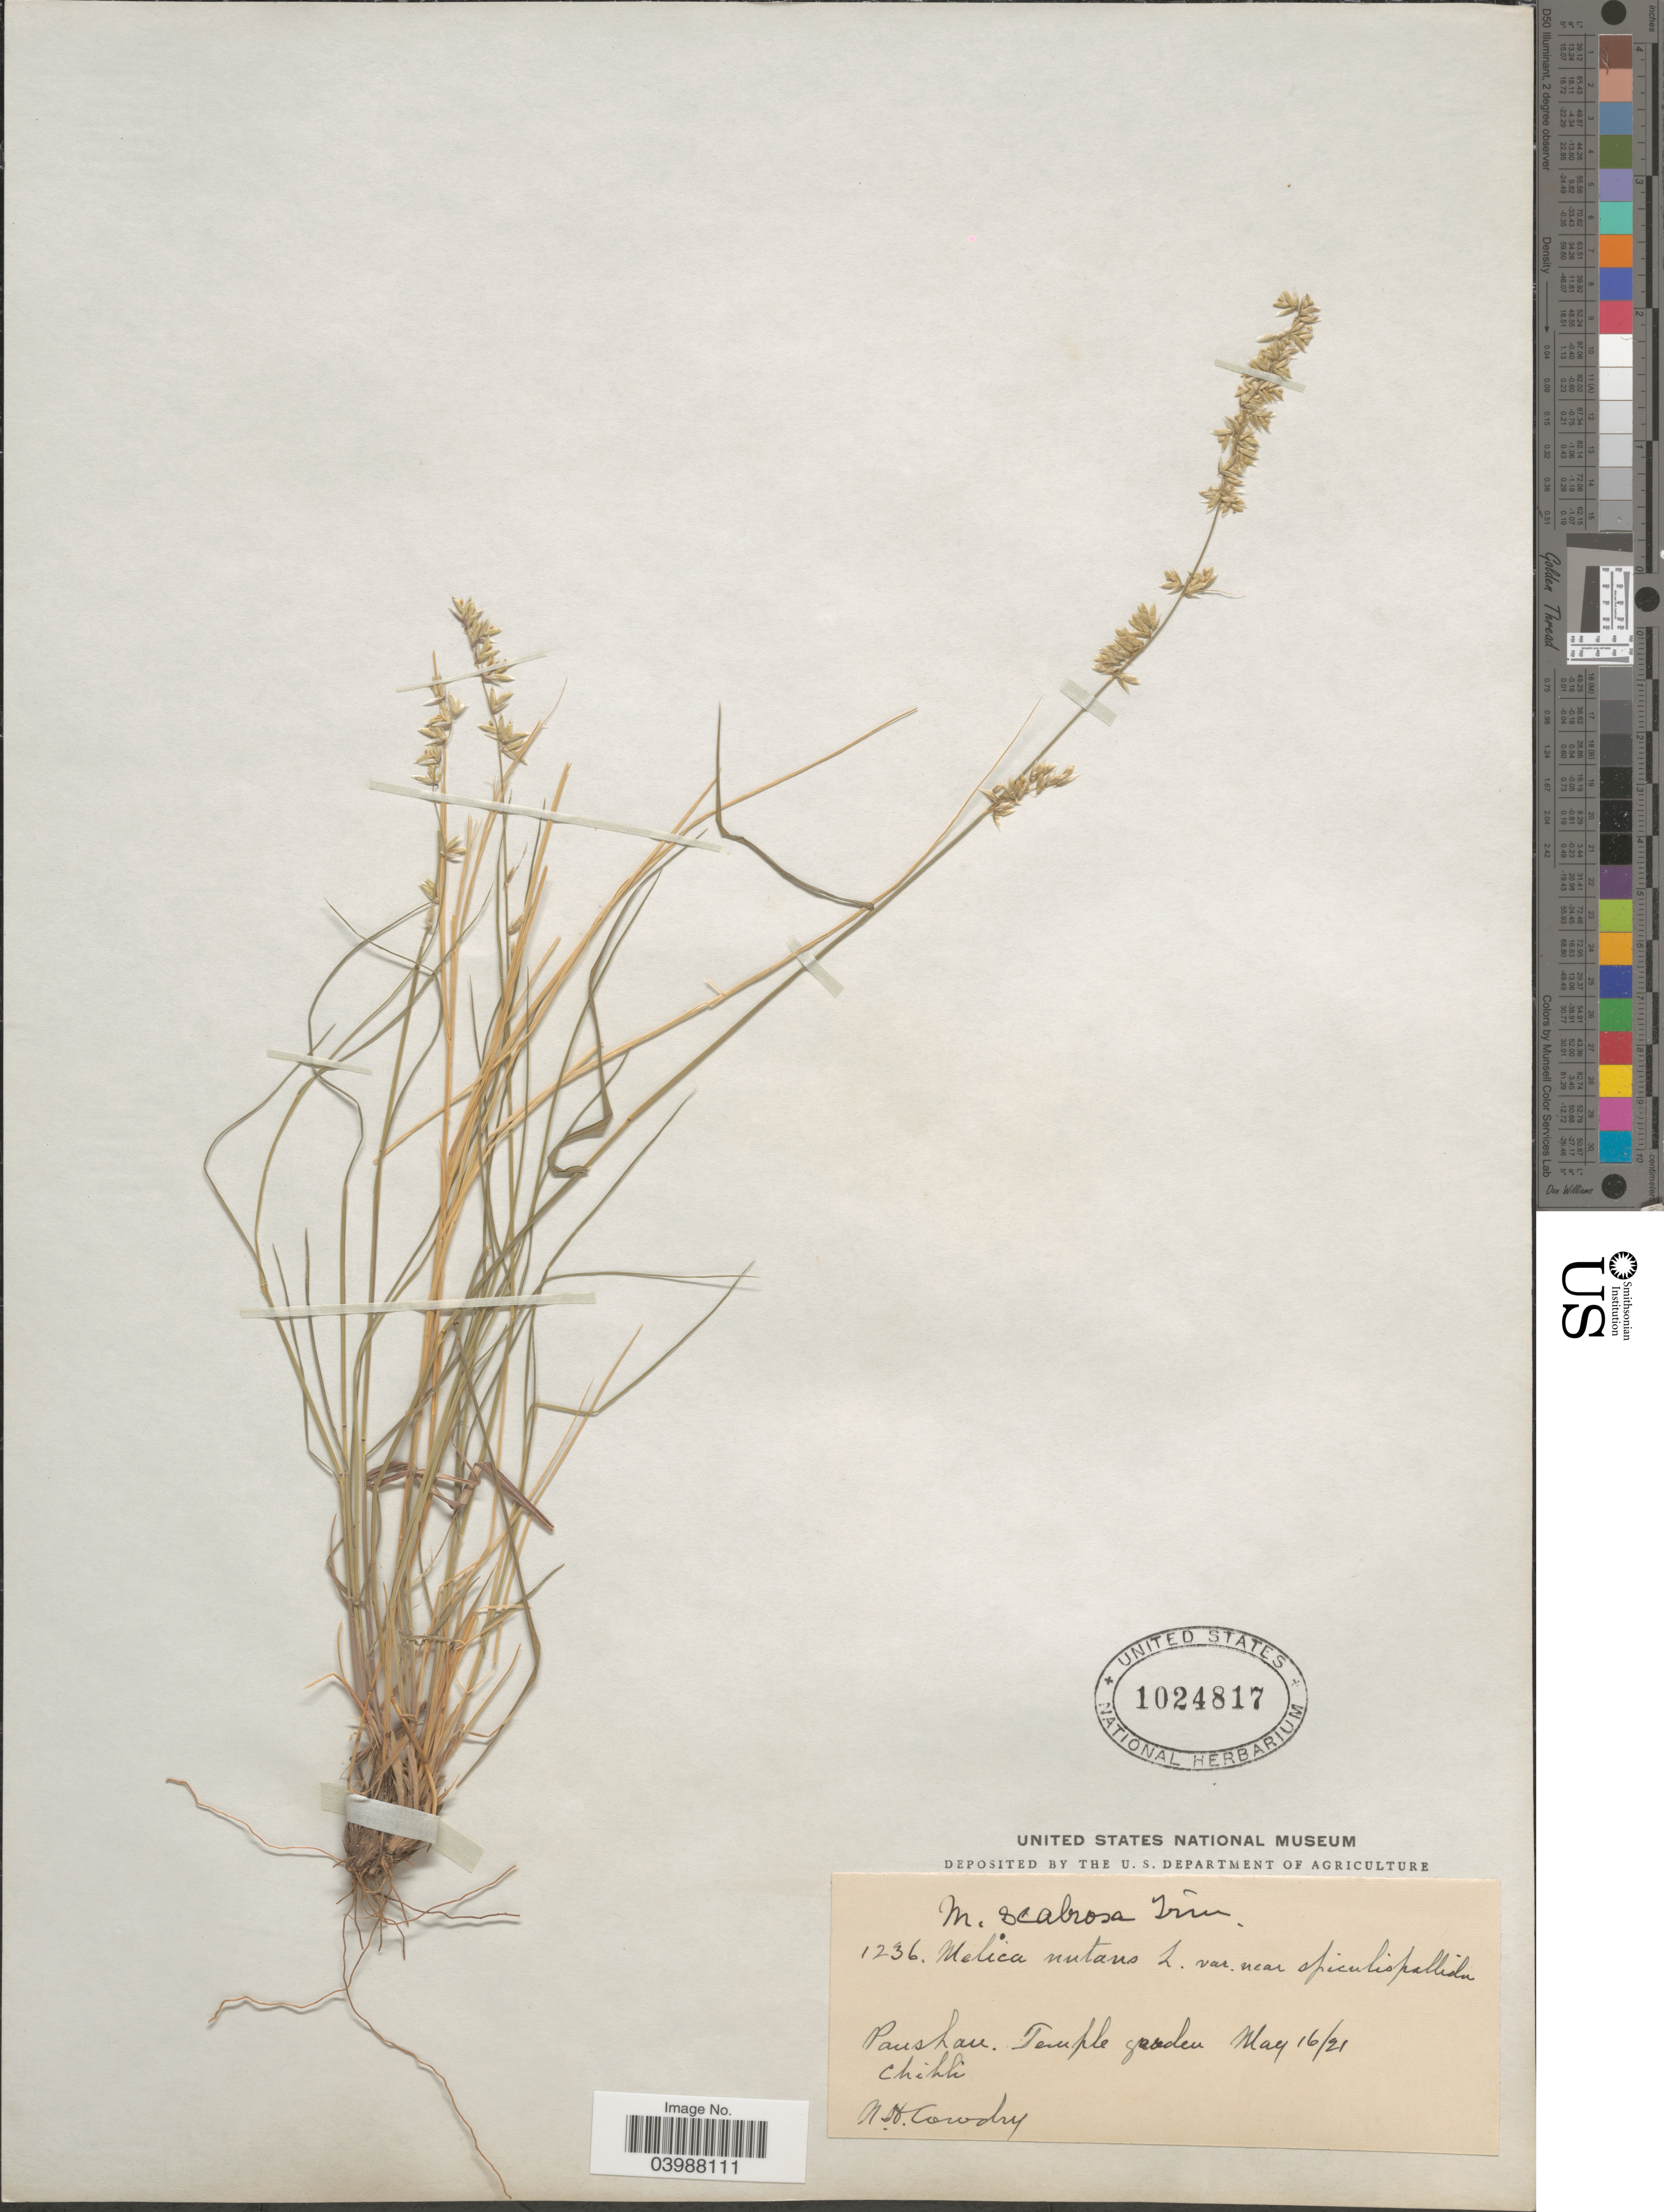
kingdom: Plantae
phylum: Tracheophyta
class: Liliopsida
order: Poales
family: Poaceae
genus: Melica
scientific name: Melica scabrosa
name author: Trin.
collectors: N. H. Cowdry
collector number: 1236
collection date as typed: Transcribed d/m/y: 16/5/21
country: China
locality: Panshan. Temple garden Chihli.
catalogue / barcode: US 1024817